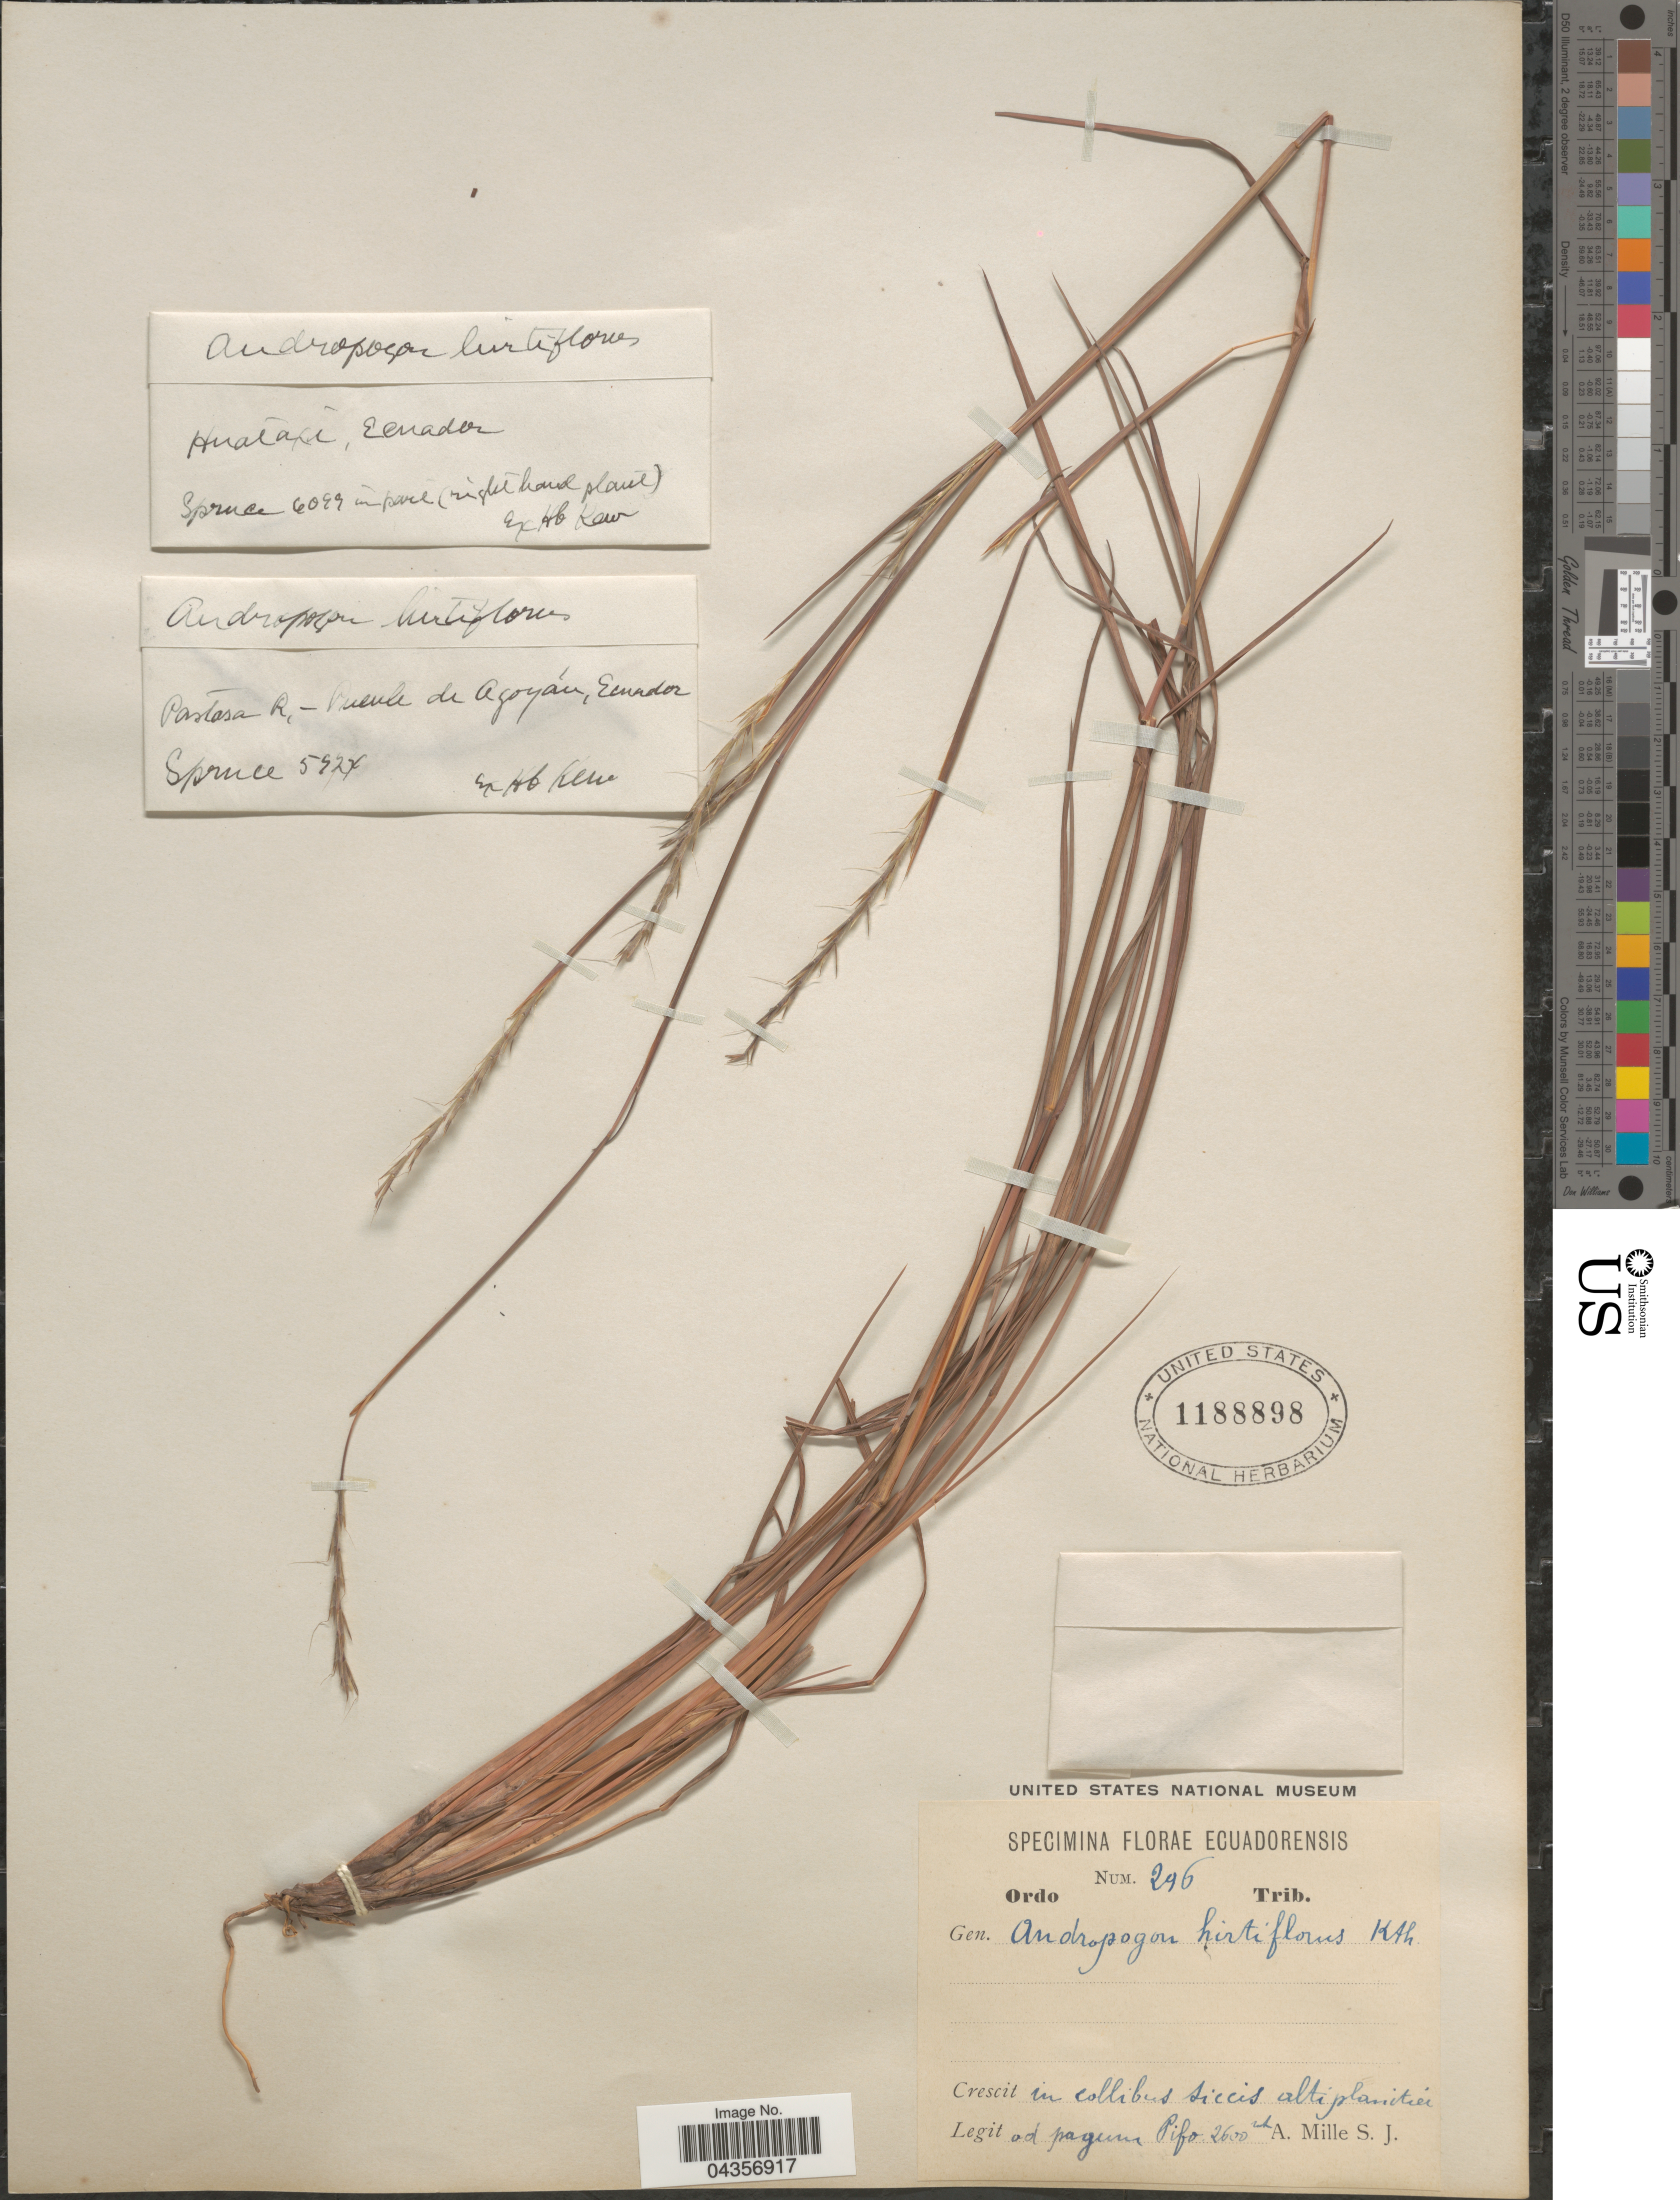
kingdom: Plantae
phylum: Tracheophyta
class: Liliopsida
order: Poales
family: Poaceae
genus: Schizachyrium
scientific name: Schizachyrium sanguineum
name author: (Retz.) Alston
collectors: -. Spruce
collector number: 5927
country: Ecuador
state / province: Pastaza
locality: Pastasa R. - Puente [interpreted] de Agoyán.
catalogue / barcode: US 1188898-3